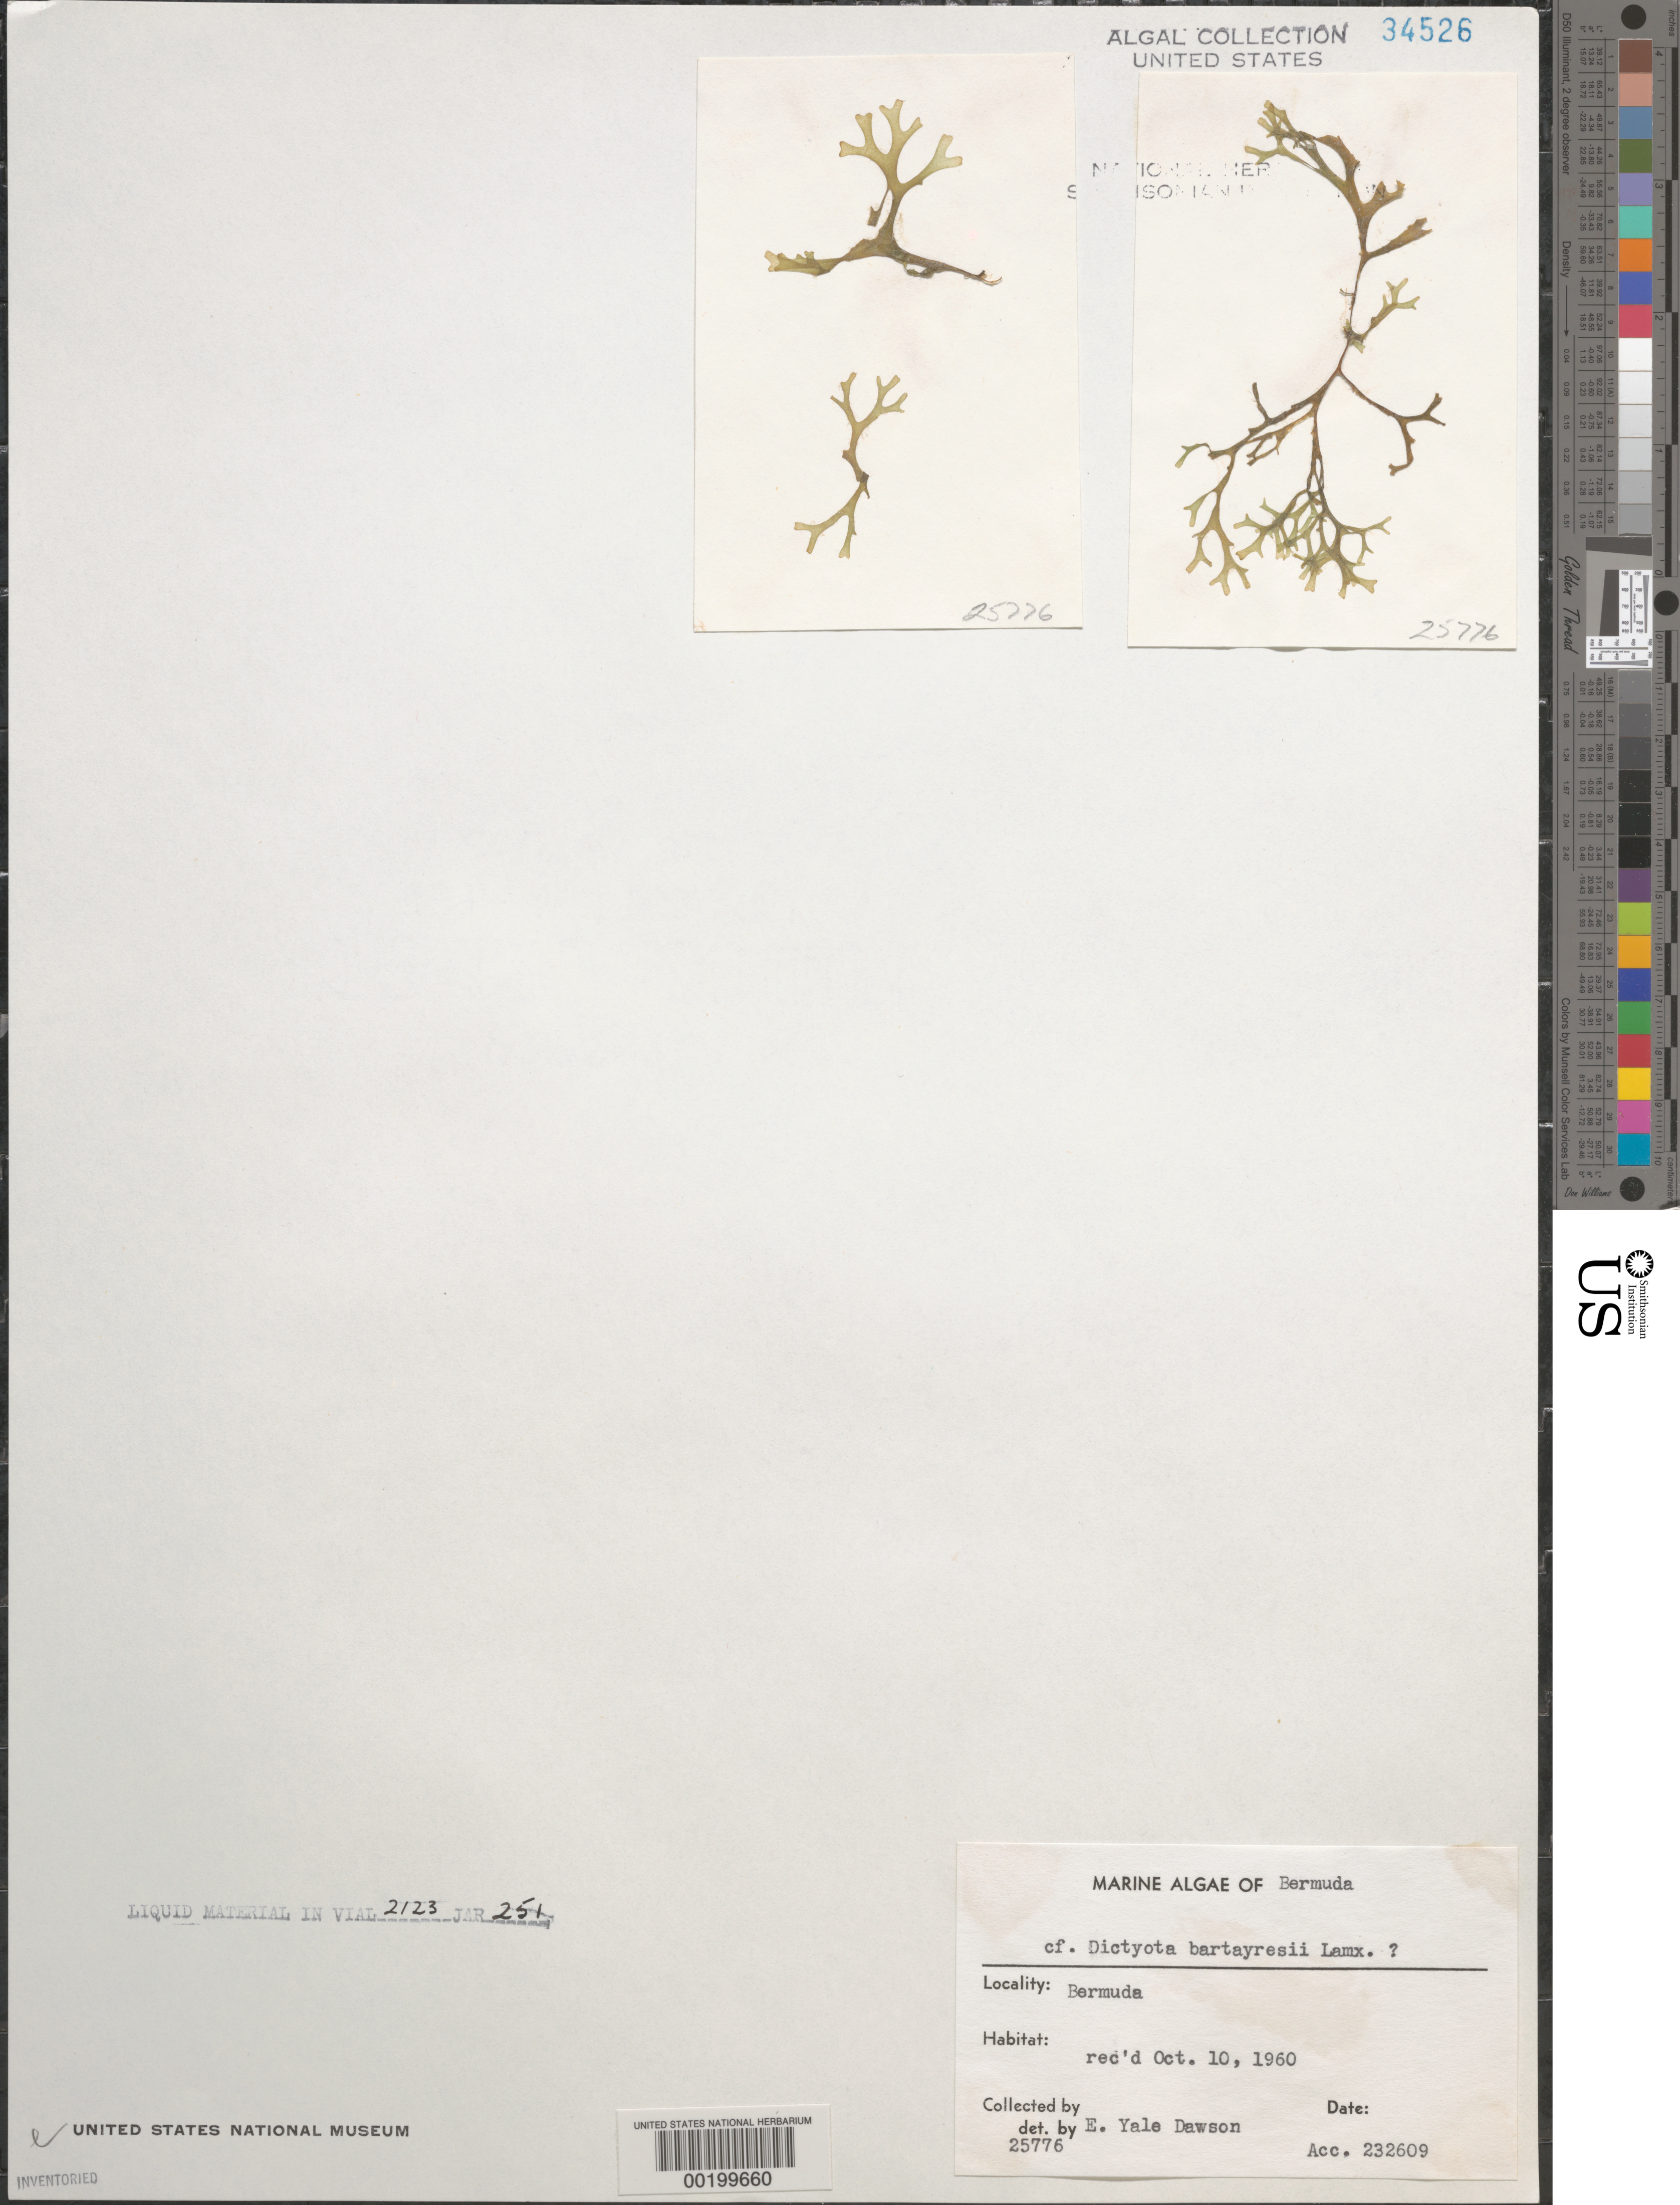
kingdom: Chromista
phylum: Ochrophyta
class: Phaeophyceae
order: Dictyotales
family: Dictyotaceae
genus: Dictyota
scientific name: Dictyota bartayresiana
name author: J.V.Lamouroux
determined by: Dawson, E. Y.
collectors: K. Peniston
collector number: EYD 25776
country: Bermuda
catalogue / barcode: US 34526